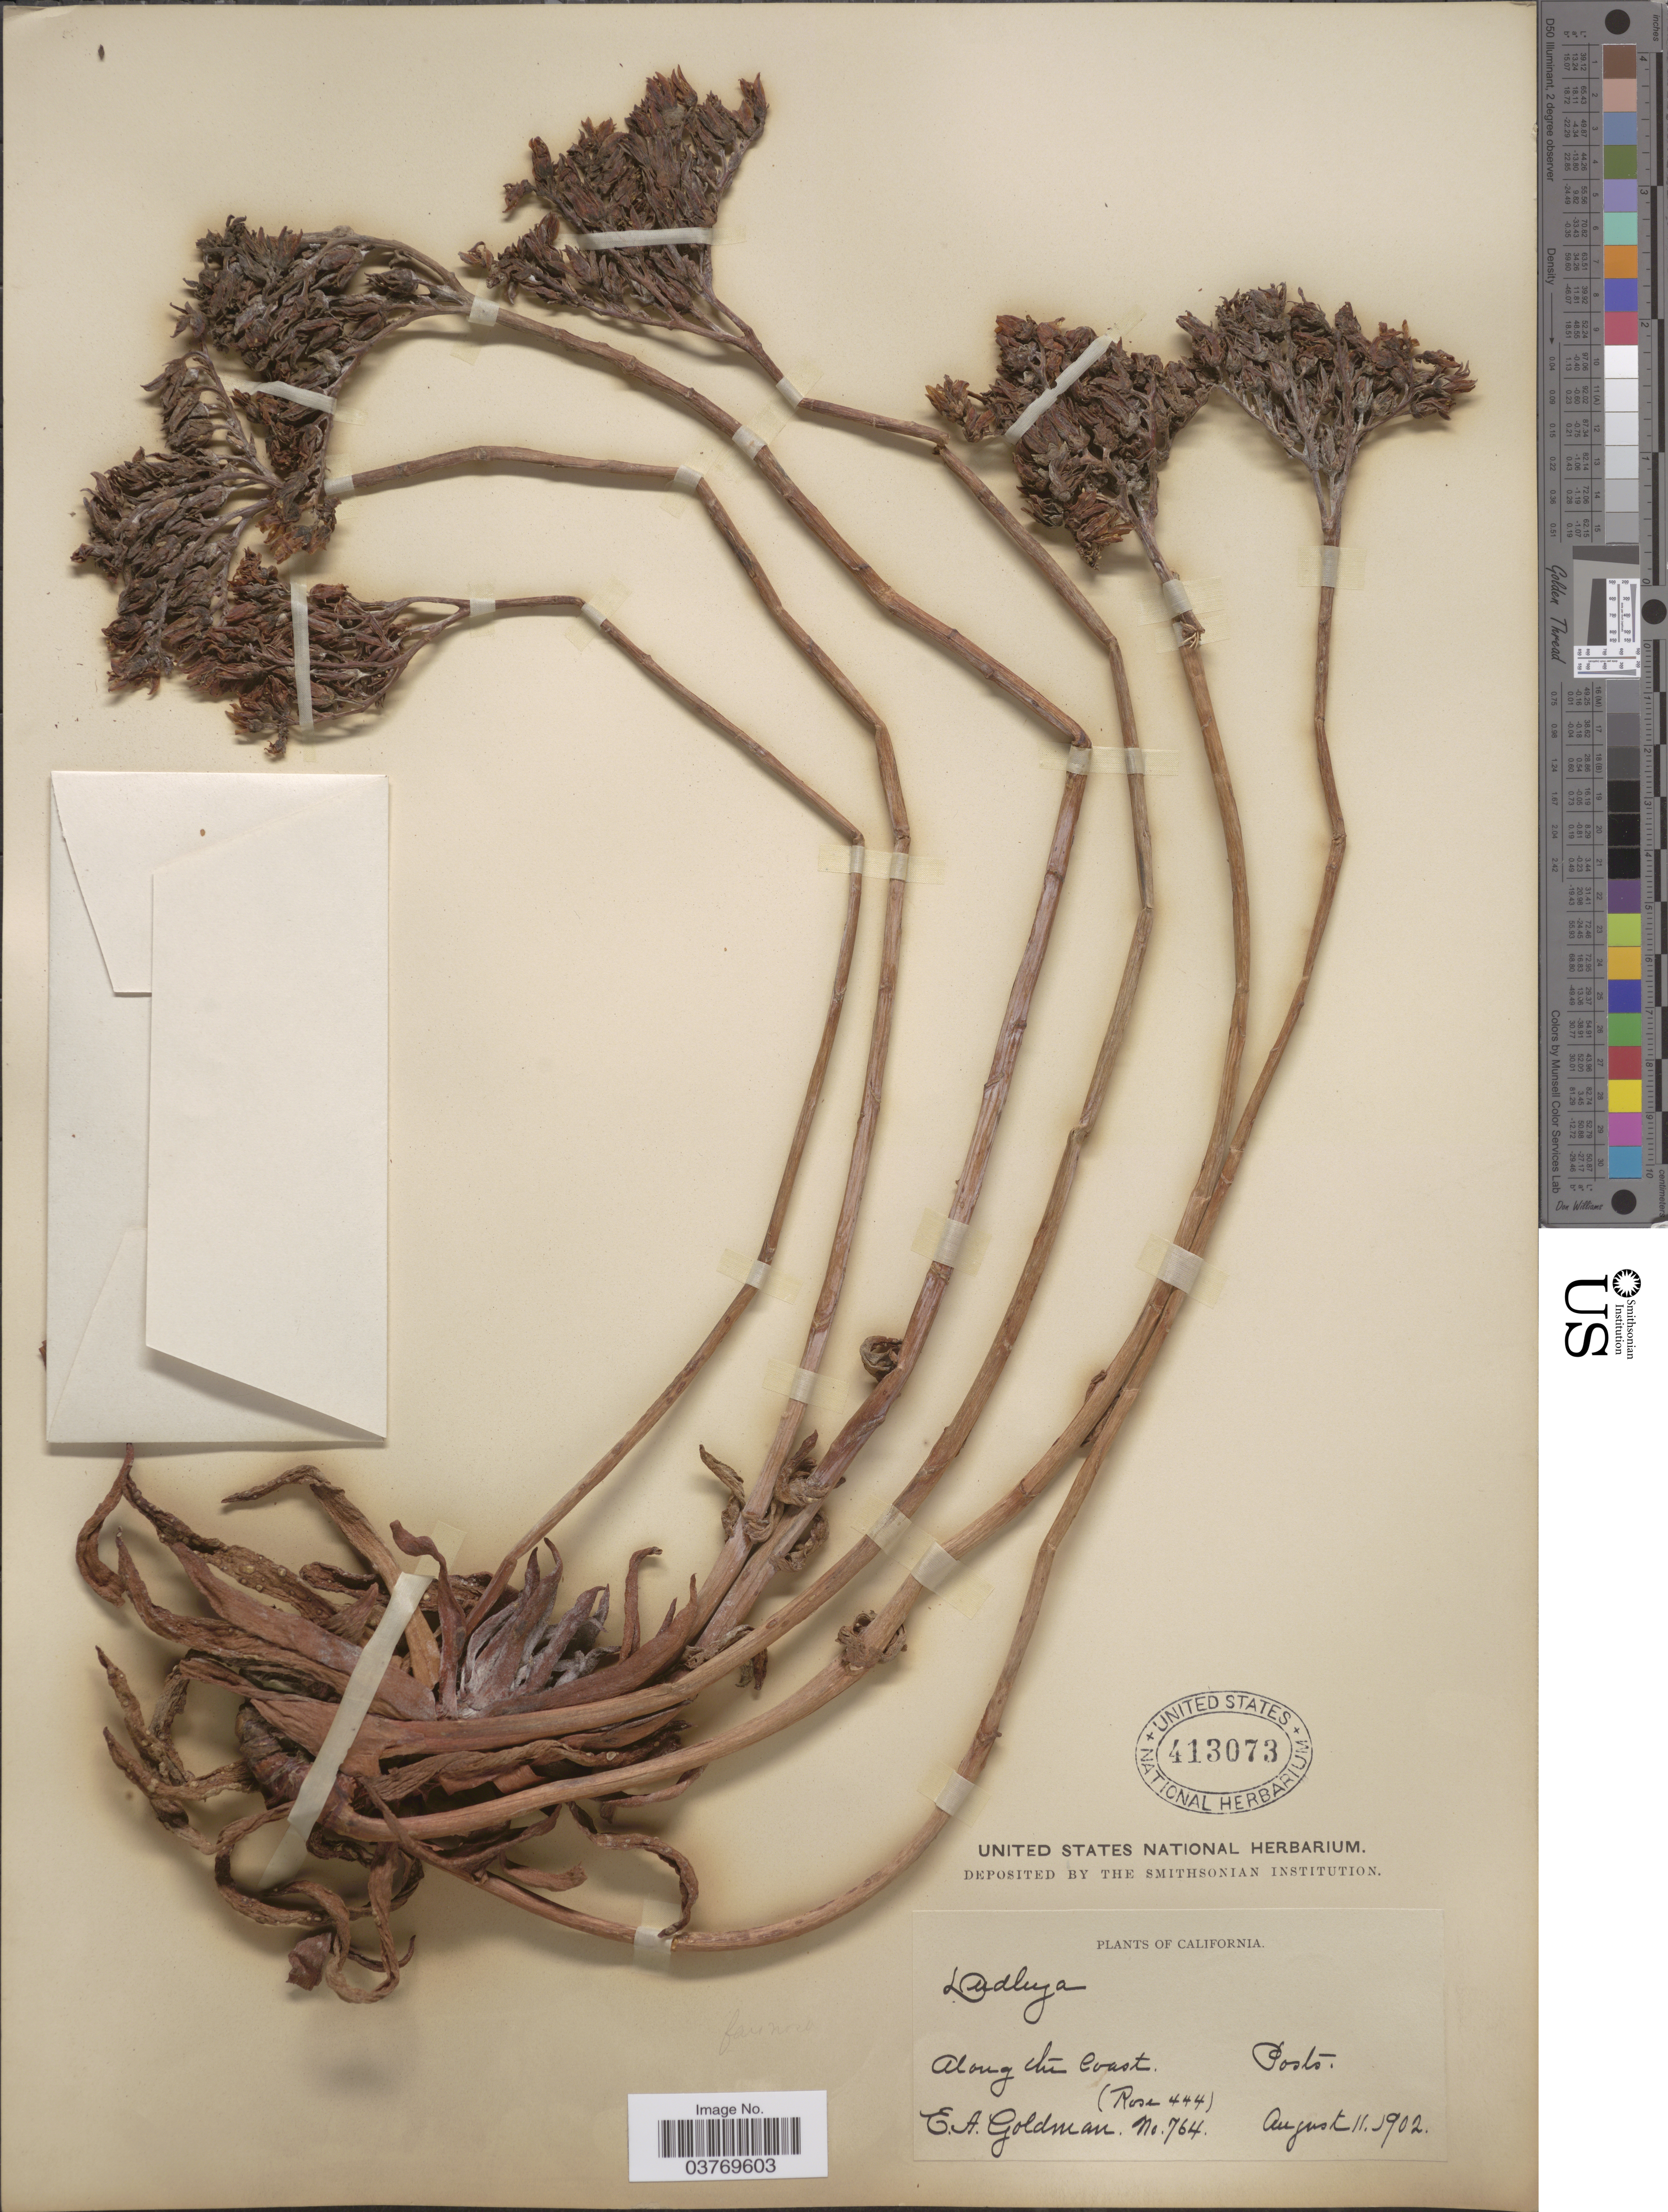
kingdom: Plantae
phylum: Tracheophyta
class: Magnoliopsida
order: Saxifragales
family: Crassulaceae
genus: Dudleya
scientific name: Dudleya cotyledon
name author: (Jacq.) Britton & Rose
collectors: E. A. Goldman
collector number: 764/Rose444?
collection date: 1902-08-11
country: United States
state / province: California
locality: Along the coast. Posts.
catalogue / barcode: US 413073